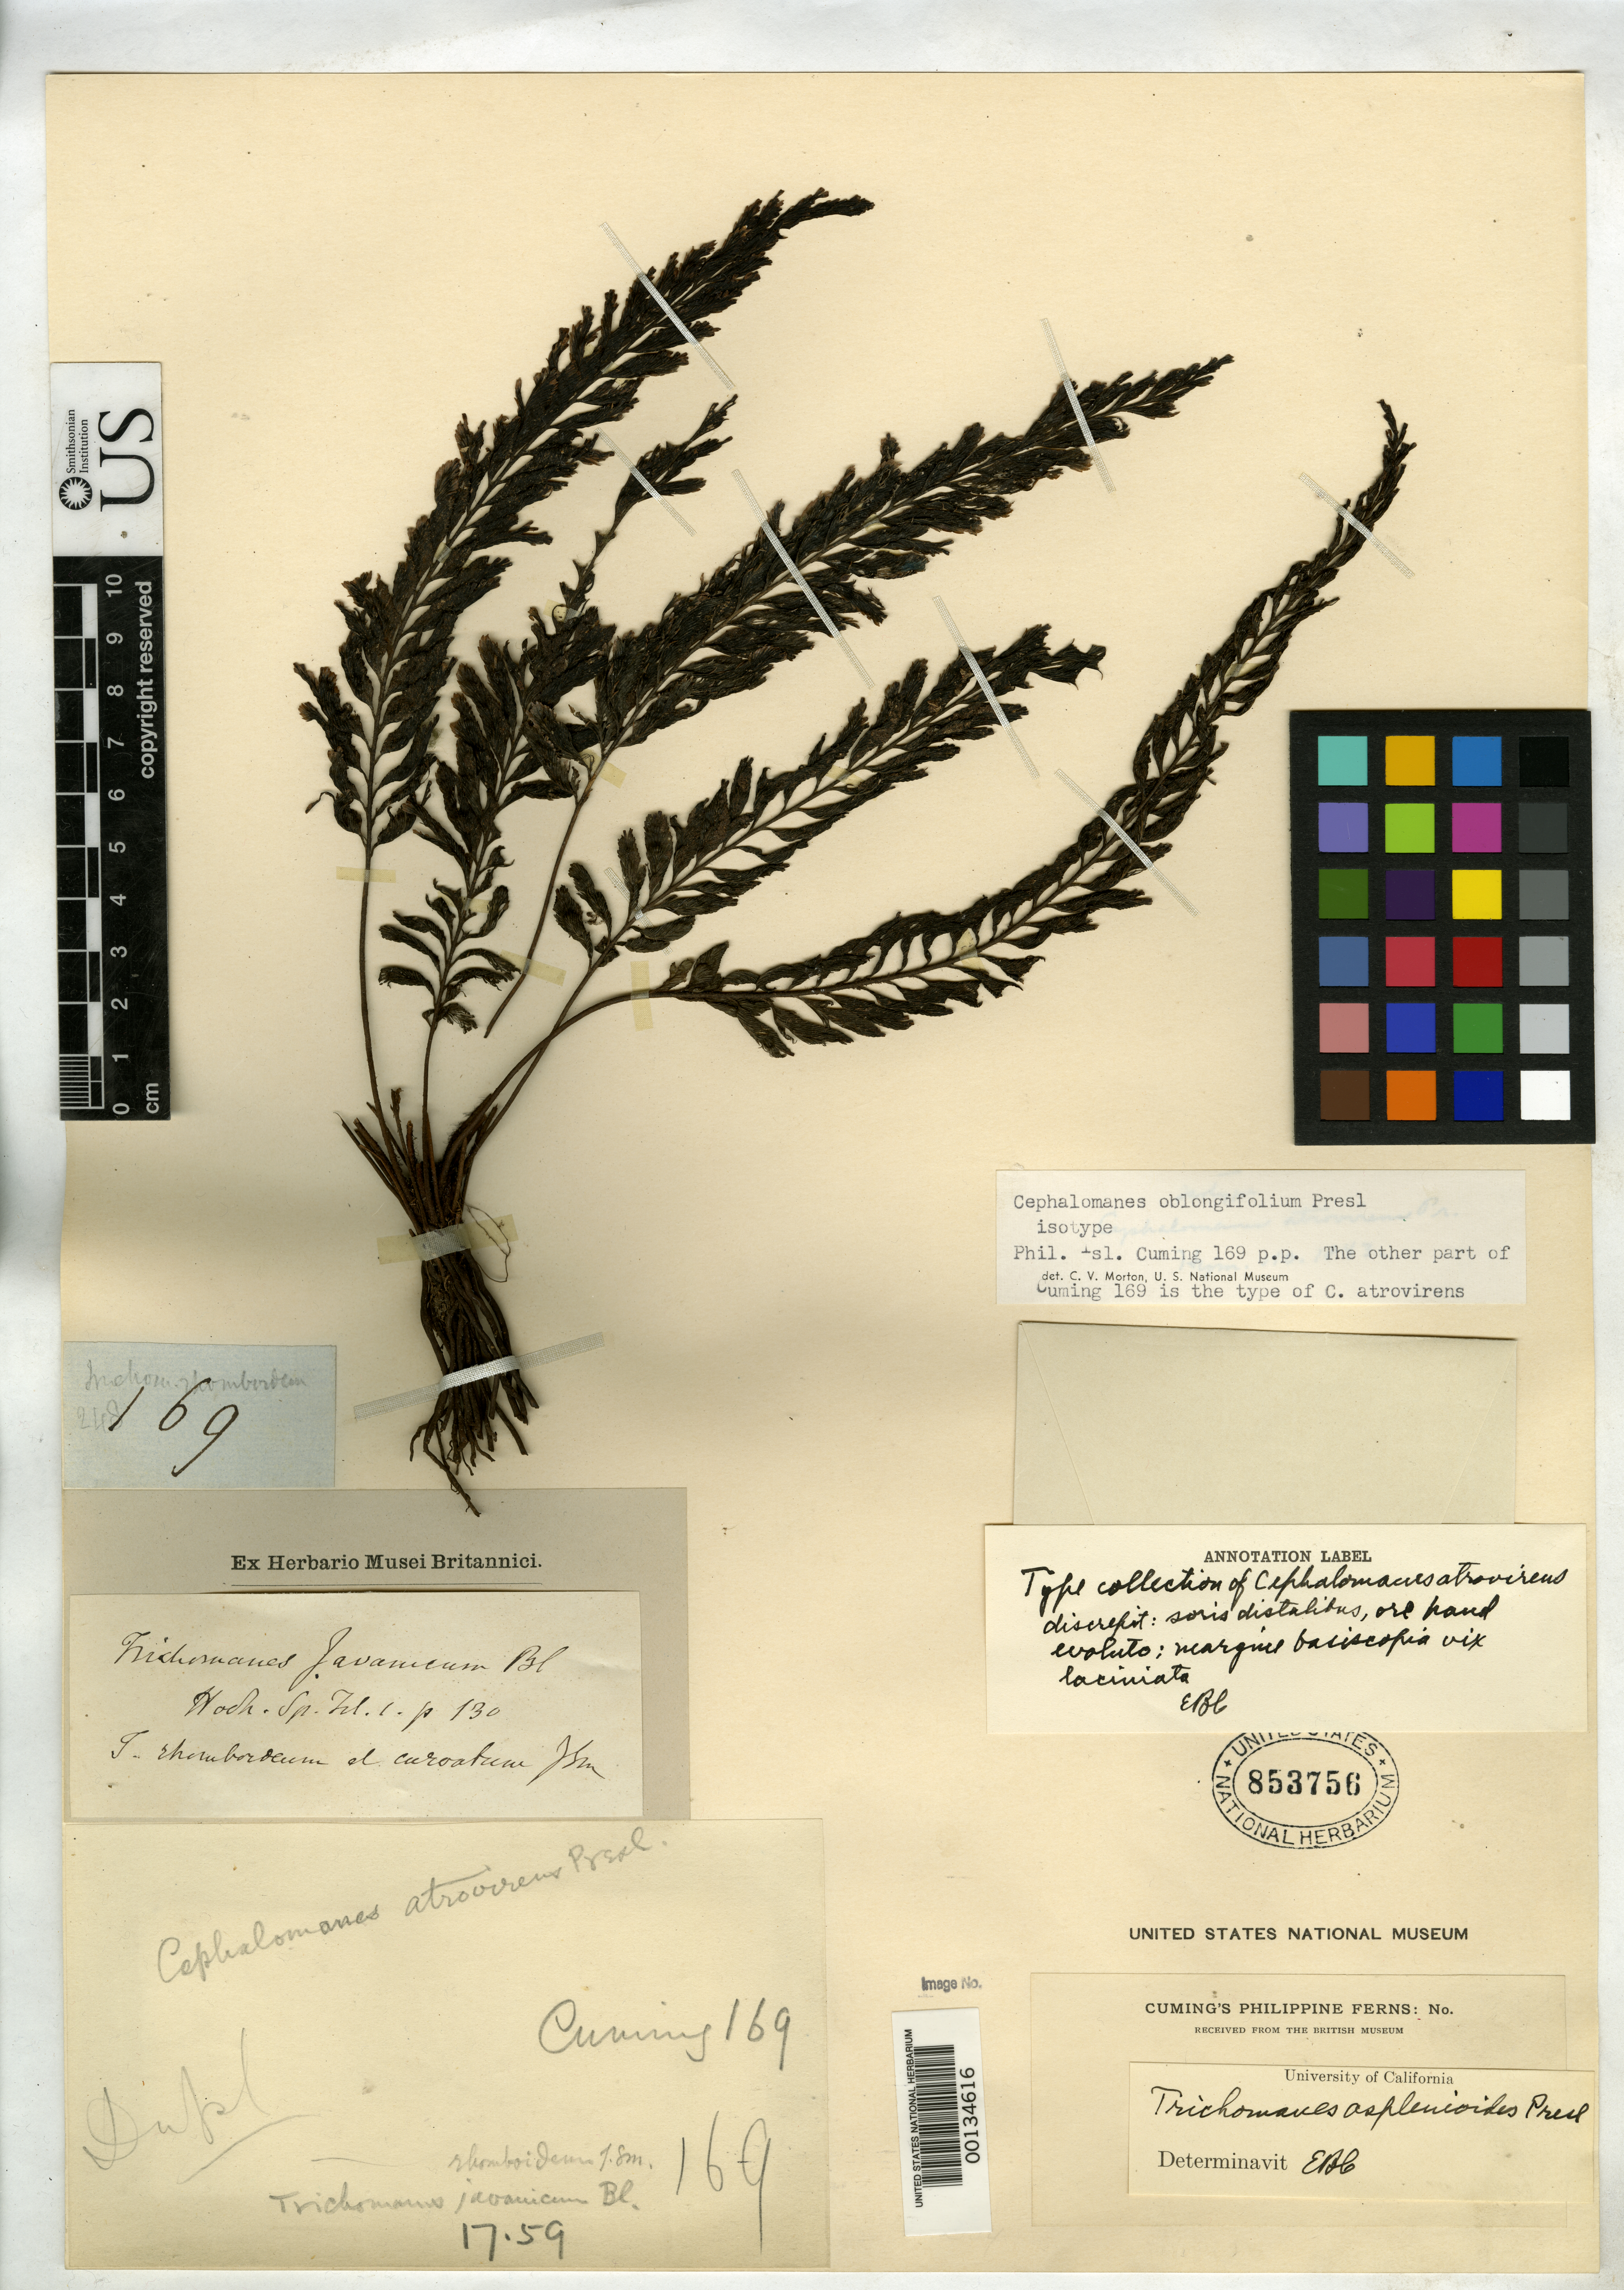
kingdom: Plantae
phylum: Tracheophyta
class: Polypodiopsida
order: Hymenophyllales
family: Hymenophyllaceae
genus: Cephalomanes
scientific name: Cephalomanes oblongifolium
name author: C. Presl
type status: Type Collection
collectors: H. Cuming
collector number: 169 p.p.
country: Philippines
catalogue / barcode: US 853756